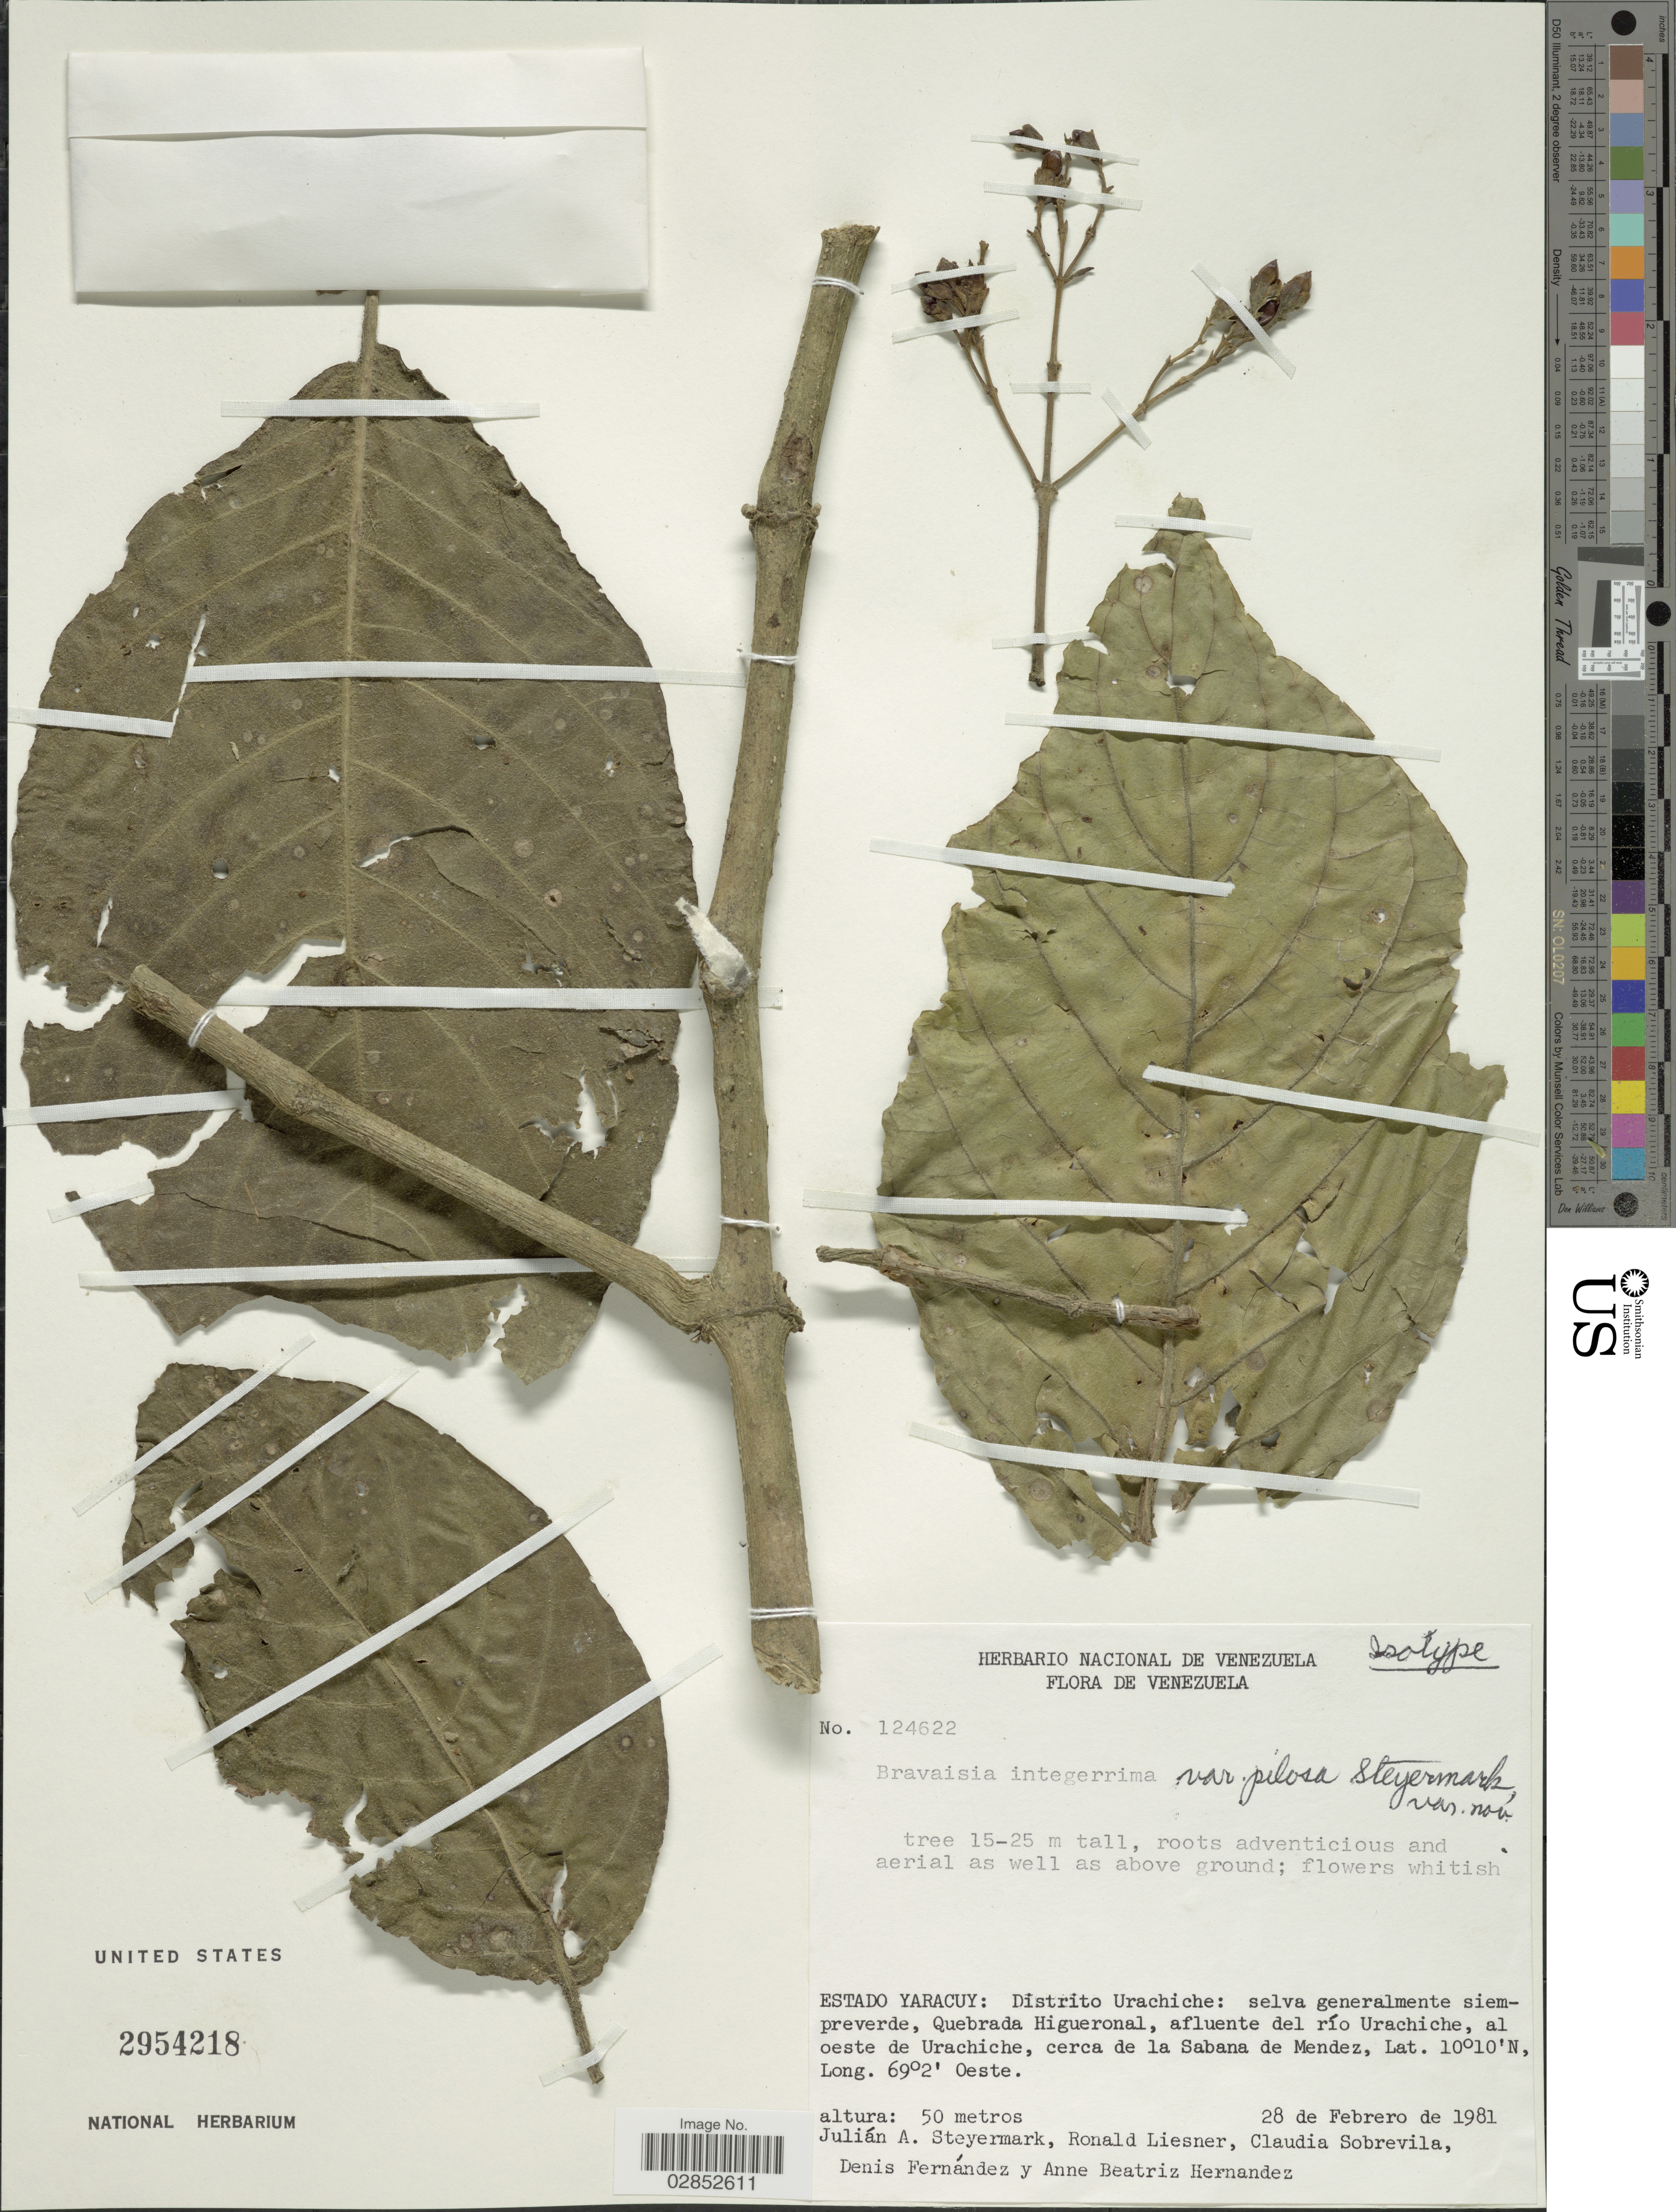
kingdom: Plantae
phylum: Tracheophyta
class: Magnoliopsida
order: Lamiales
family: Acanthaceae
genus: Bravaisia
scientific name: Bravaisia integerrima var. pilosa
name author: (Spreng.) Standl.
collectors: J. Steyermark, R. L. Liesner & C. Sobrevila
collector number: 124622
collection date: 1981-02-28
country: Venezuela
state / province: Yaracuy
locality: Distrito Urachiche: selva generalmente siempreverde, Quebrada Higueronal, afluente del río Urachiche, al oeste de Urachiche, cerca de la Sabana de Mendez.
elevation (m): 50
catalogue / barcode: US 2954218